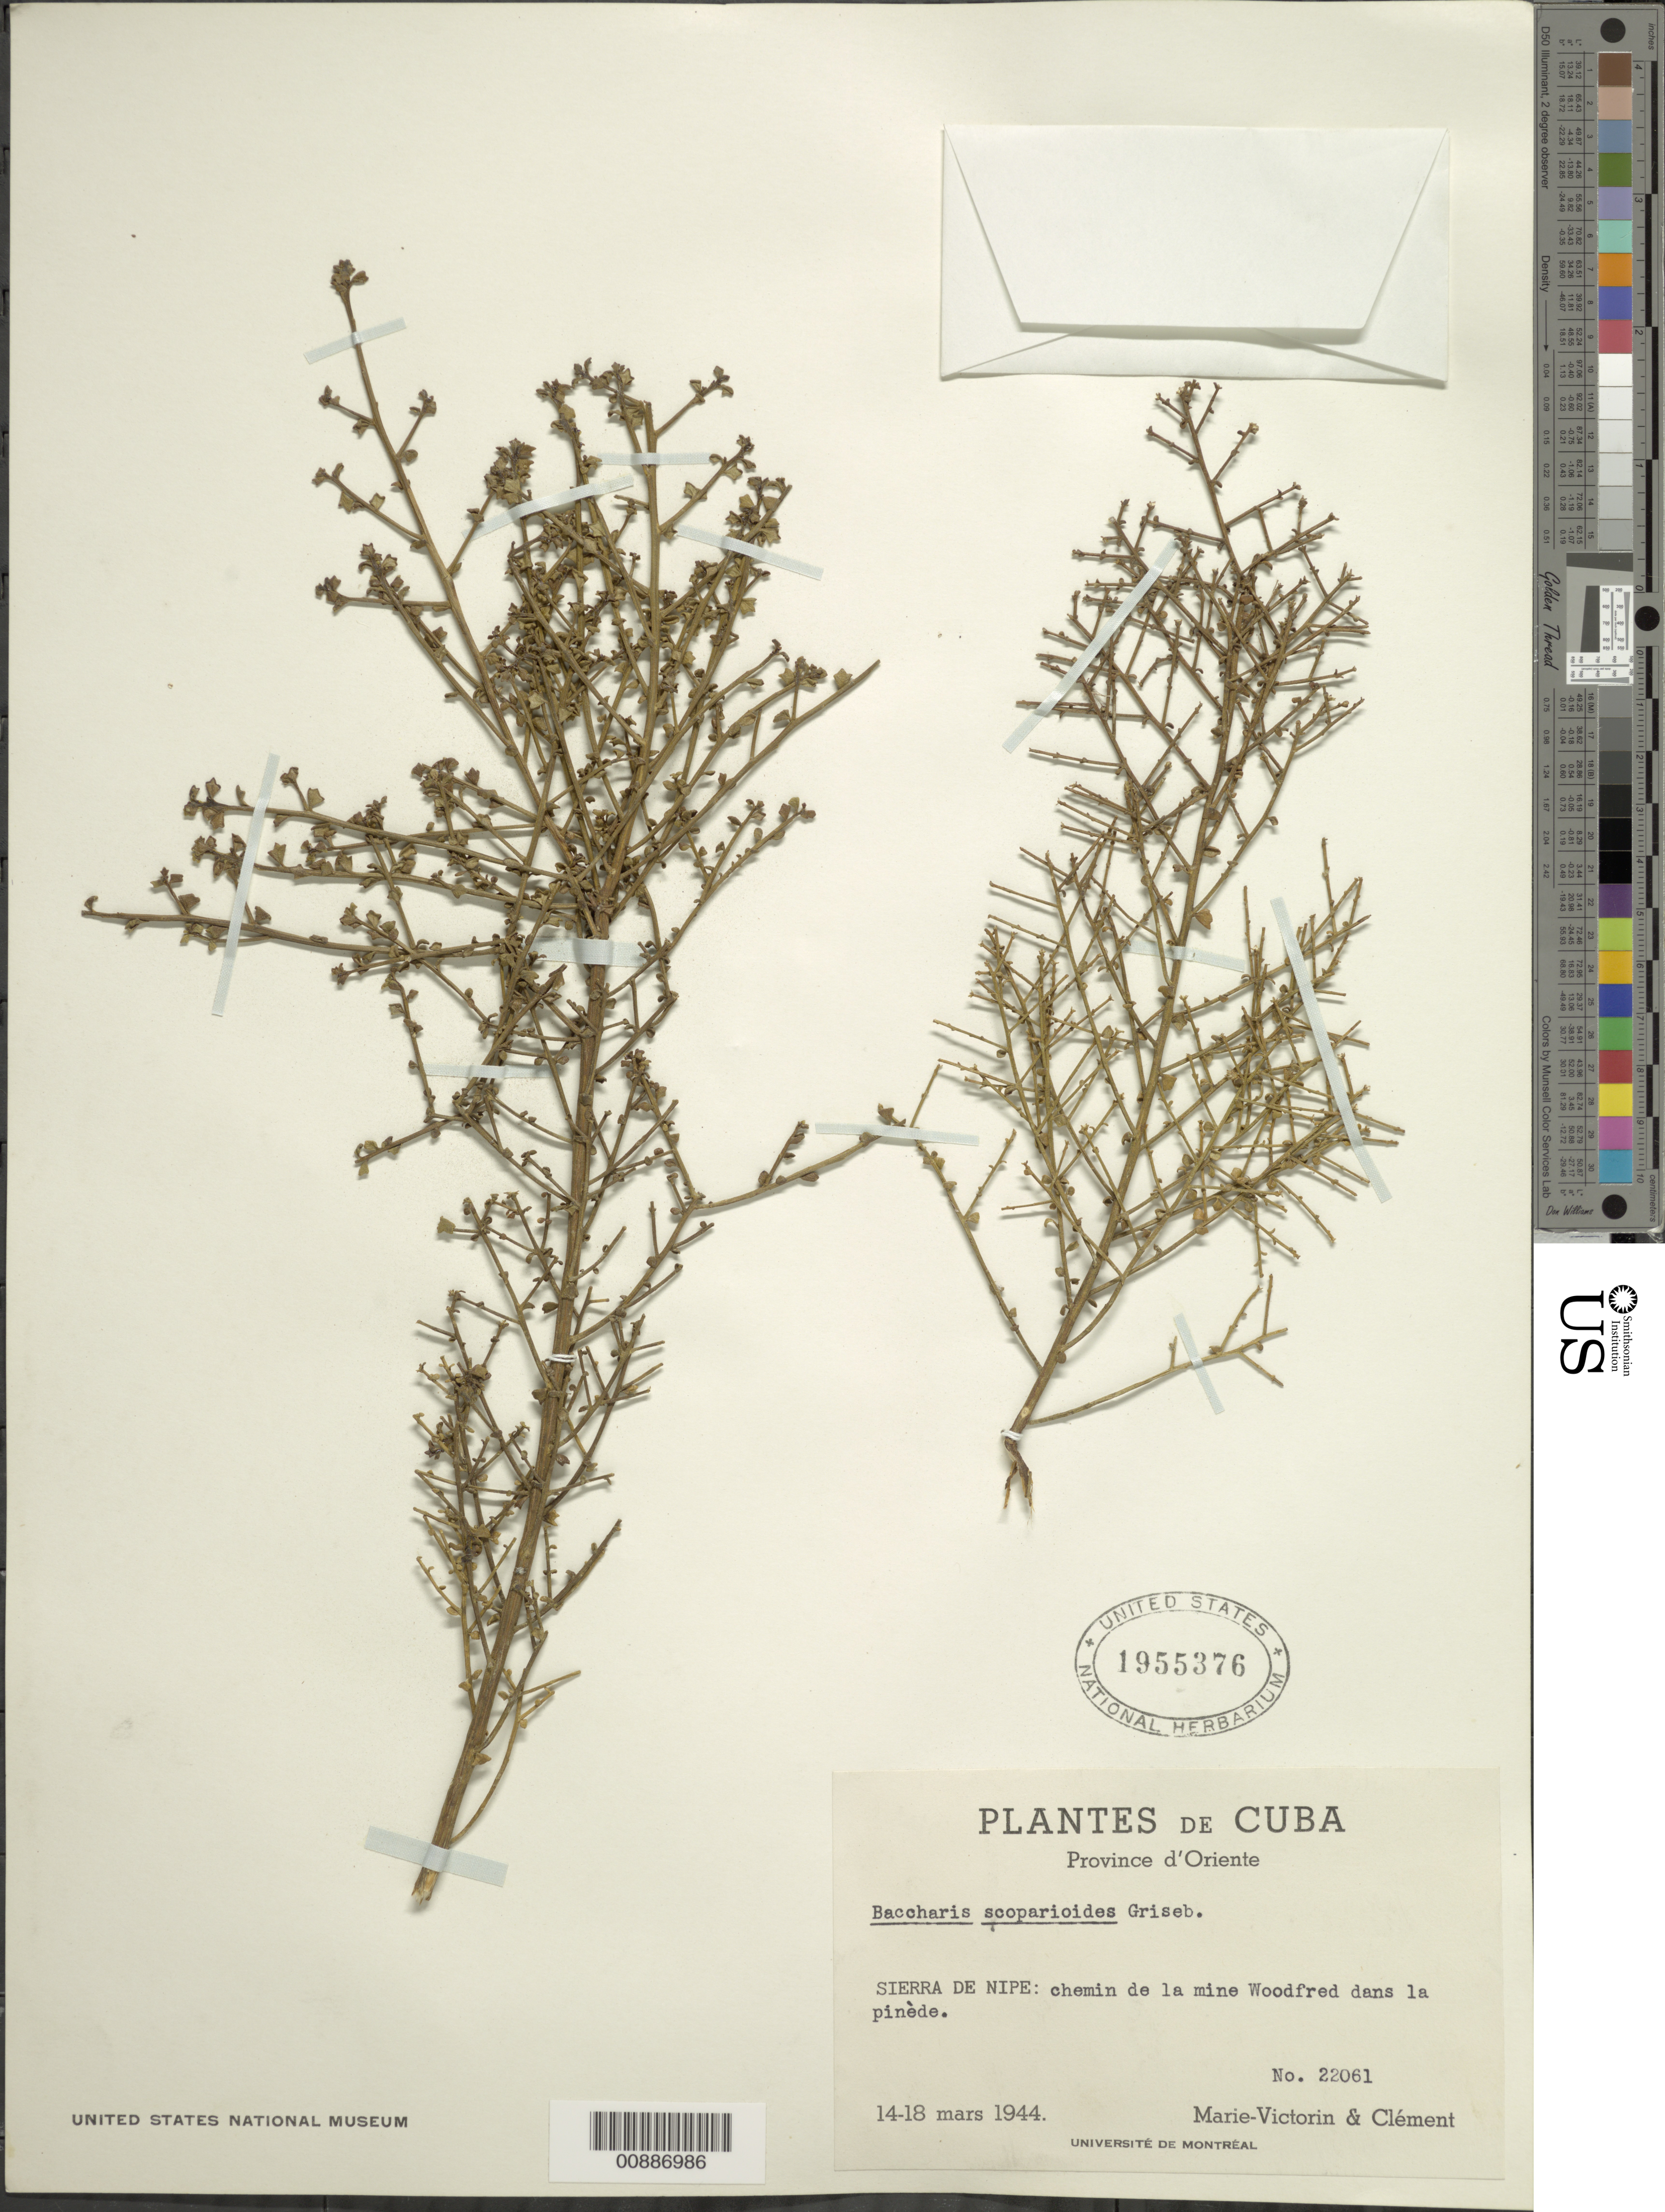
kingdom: Plantae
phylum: Tracheophyta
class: Magnoliopsida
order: Asterales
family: Asteraceae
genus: Baccharis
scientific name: Baccharis scoparioides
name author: Griseb.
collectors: Fr. Marie-Victorin & Bro. Clemente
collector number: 22061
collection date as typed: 14 Mar 1944 to 18 Mar 1944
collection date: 1944-03-14/1944-03-18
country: Cuba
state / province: Oriente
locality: Sierra de Nipe: Chemin de la mine Woodfred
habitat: Chemin de la mine, dans la pinède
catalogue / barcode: US 1955376